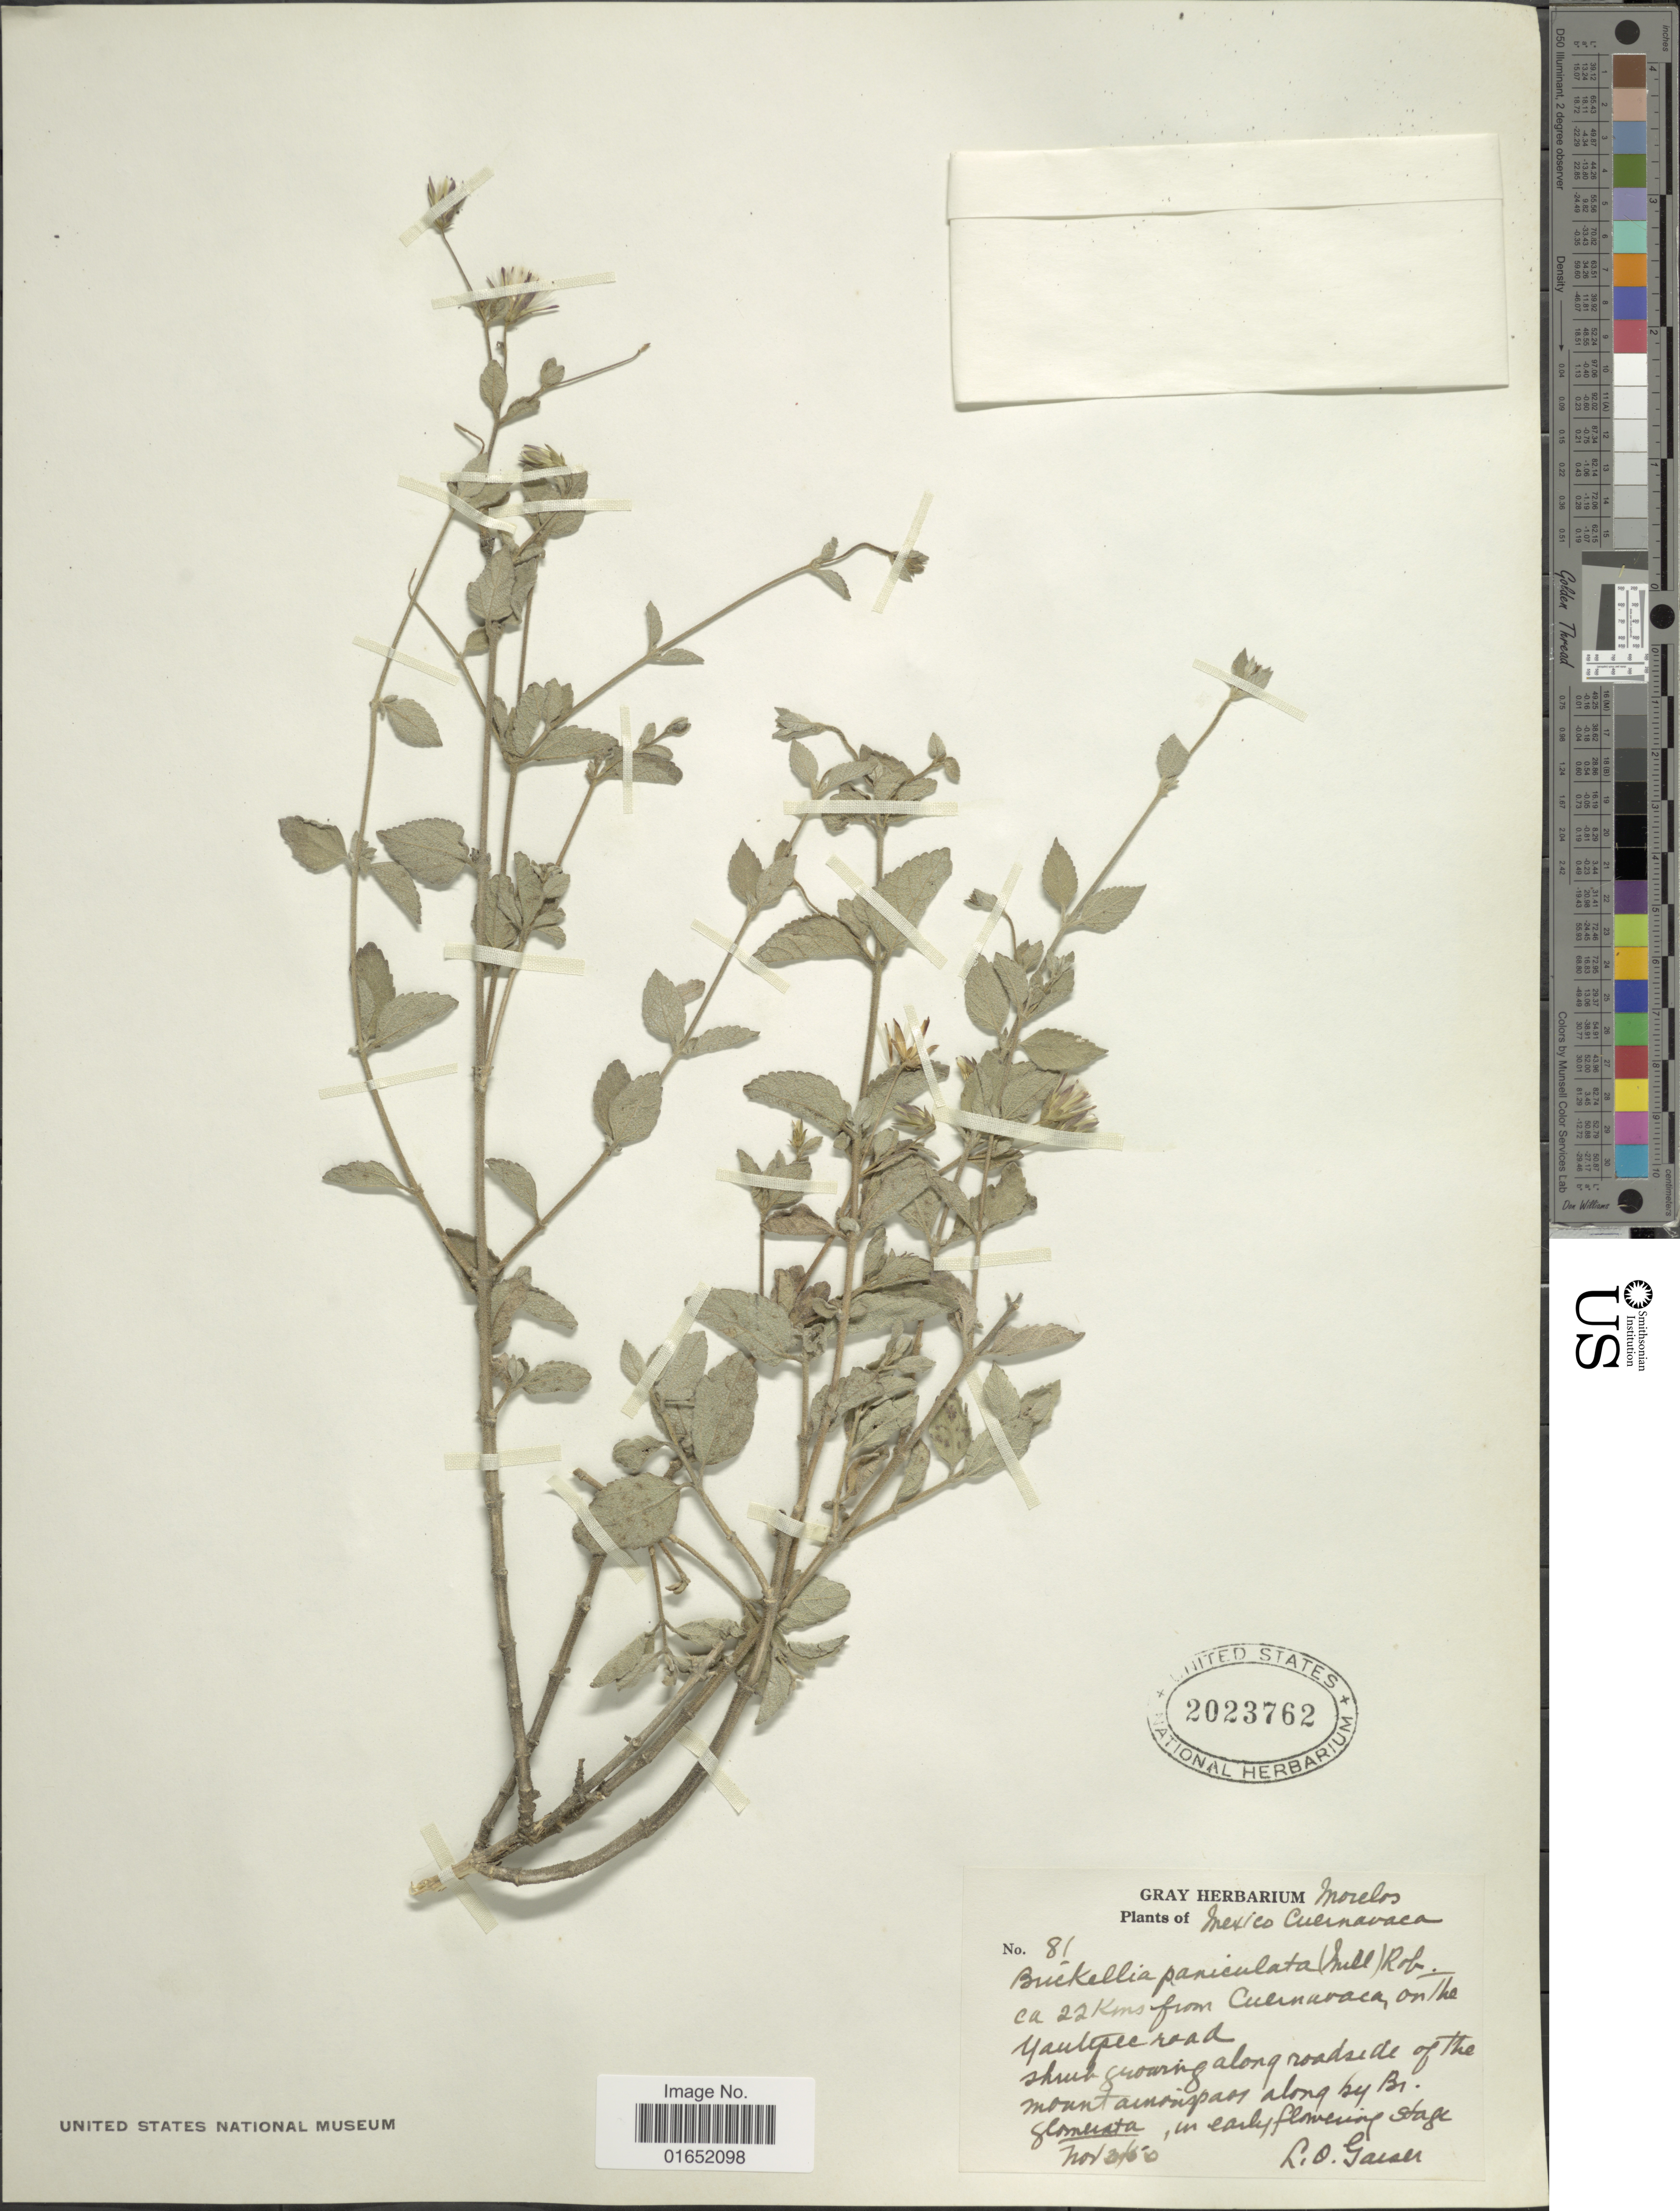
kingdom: Plantae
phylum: Tracheophyta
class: Magnoliopsida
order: Asterales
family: Asteraceae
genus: Brickellia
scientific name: Brickellia paniculata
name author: (Mill.) B.L. Rob.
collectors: L. Gaiser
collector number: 81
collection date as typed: Transcribed d/m/y: 3/11/50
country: Mexico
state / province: Morelos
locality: Ca 22 kms from Cuernavaca, on the Yautepec road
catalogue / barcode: US 2023762